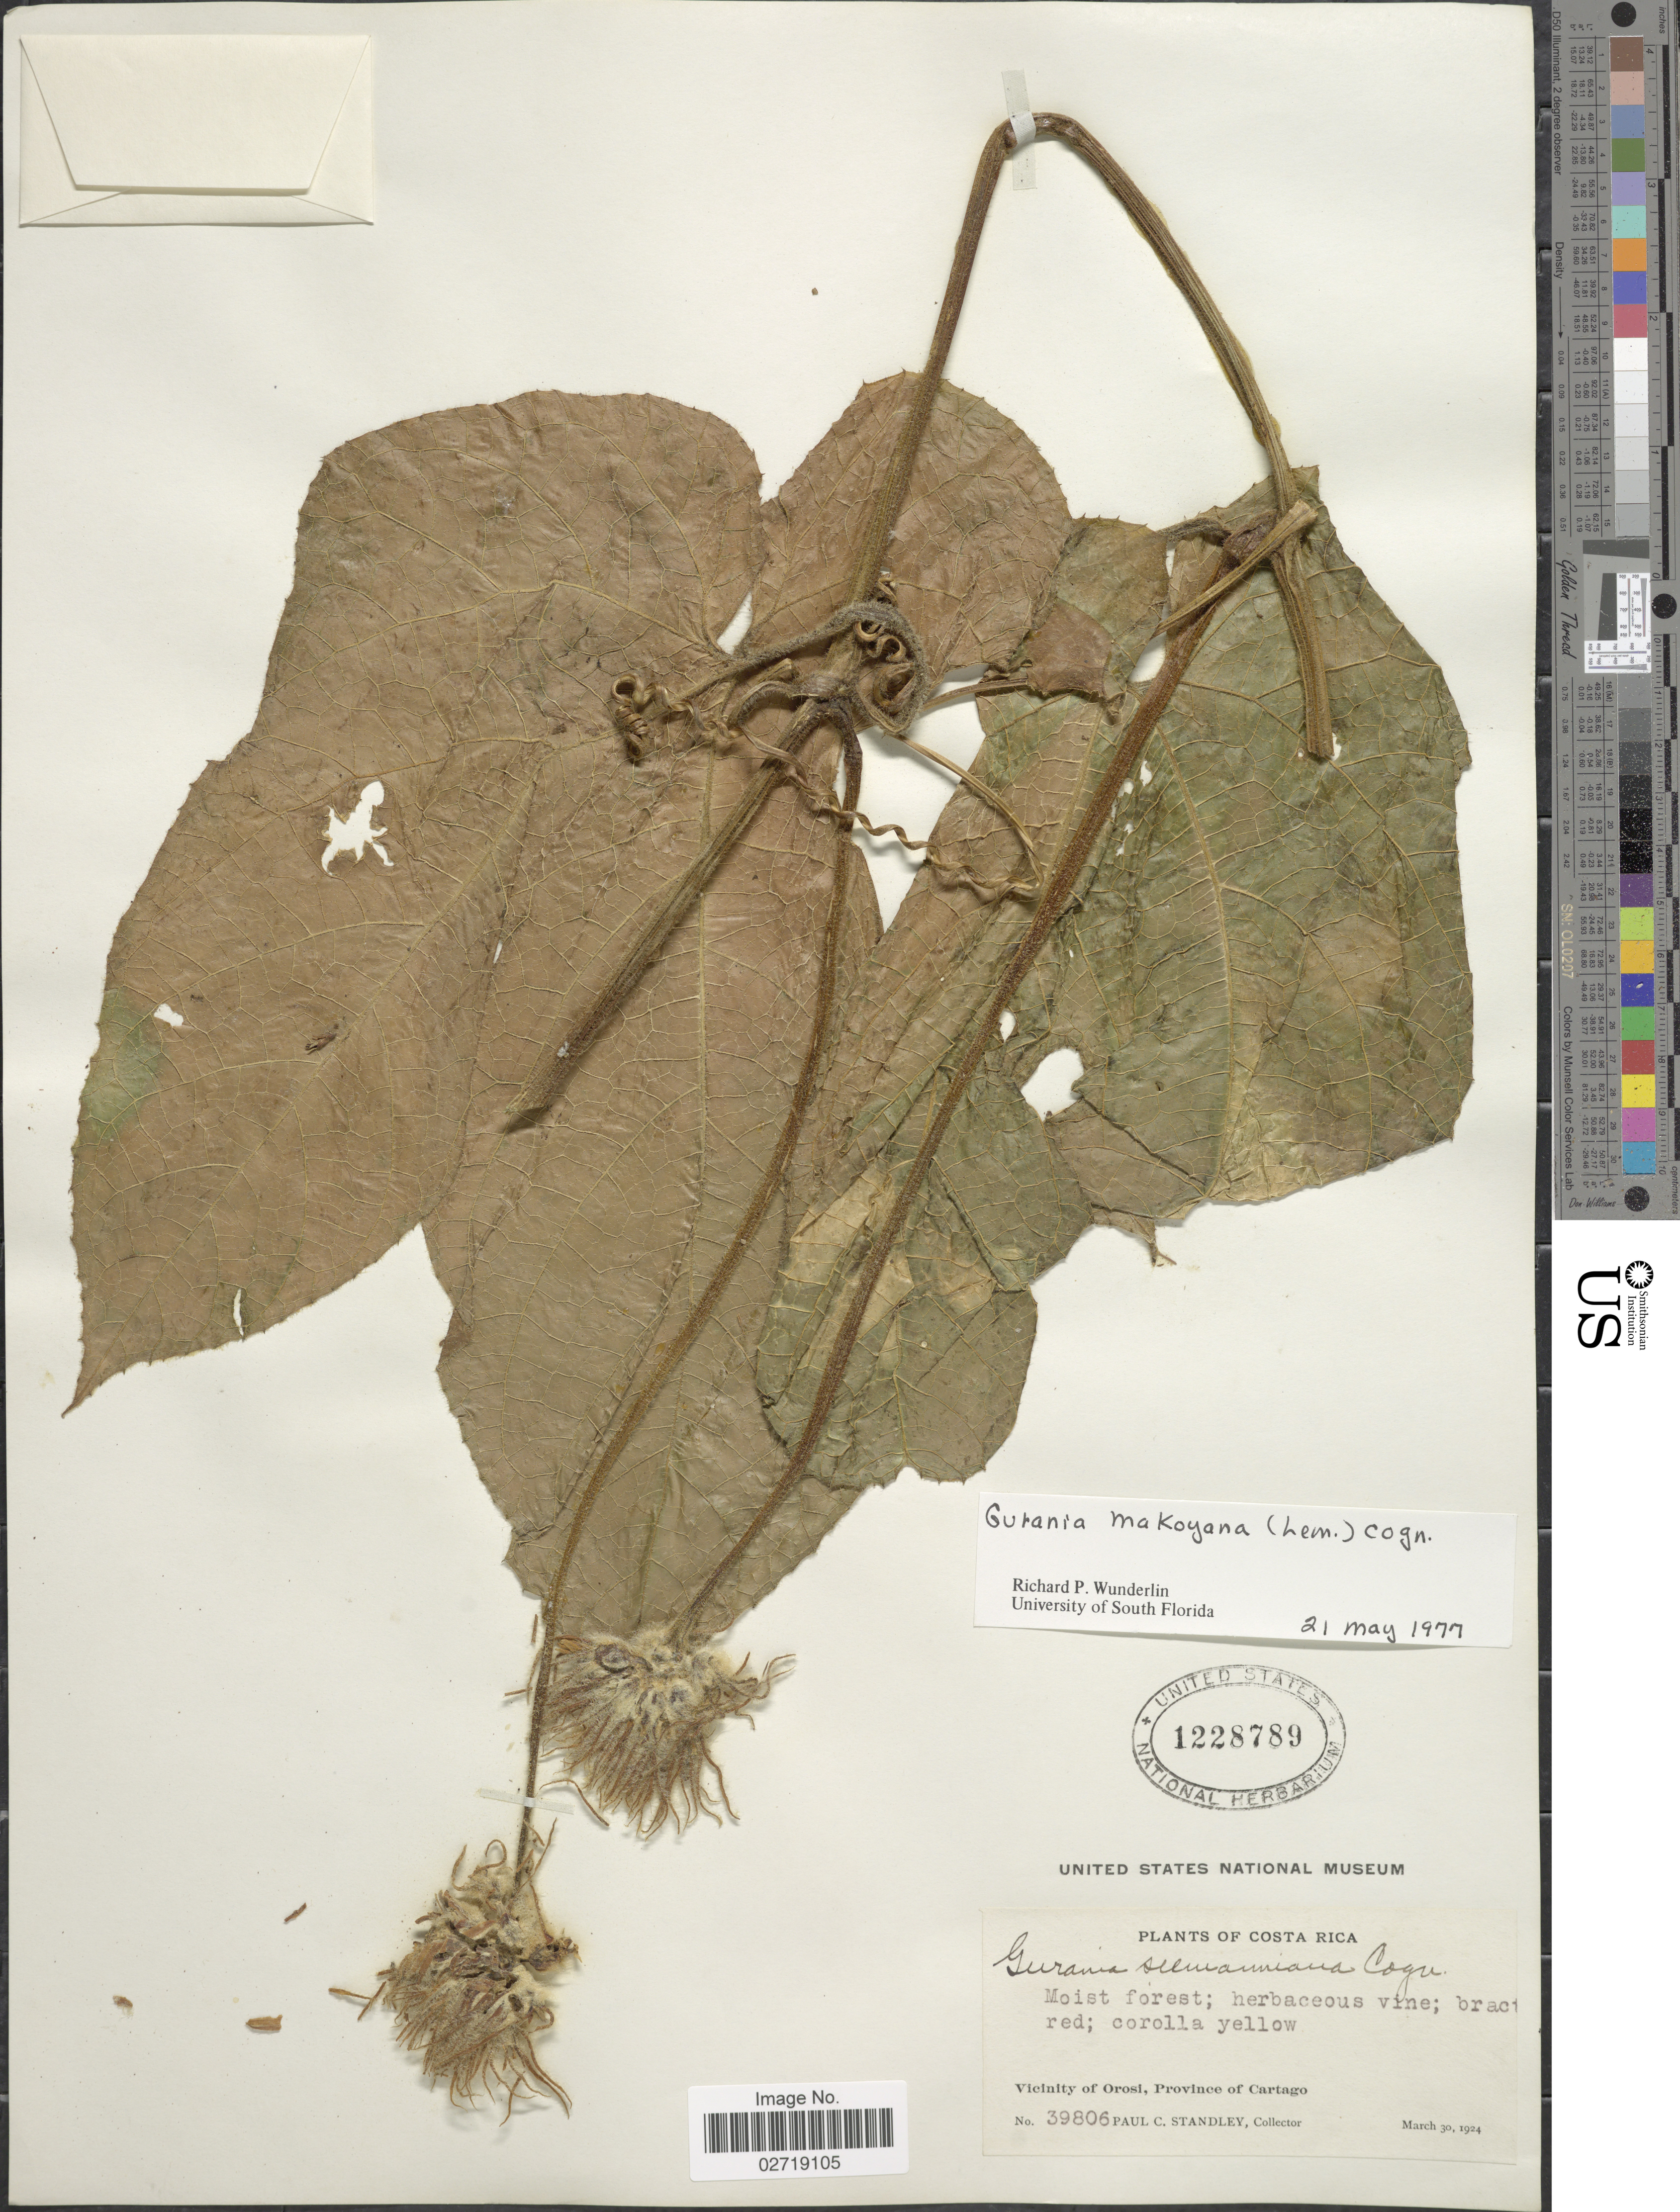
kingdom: Plantae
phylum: Tracheophyta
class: Magnoliopsida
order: Cucurbitales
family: Cucurbitaceae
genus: Gurania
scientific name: Gurania makoyana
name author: (Lem.) Cogn.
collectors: P. C. Standley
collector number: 39806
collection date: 1924-03-30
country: Costa Rica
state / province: Cartago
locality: Vicinity of Orosi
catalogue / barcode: US 1228789